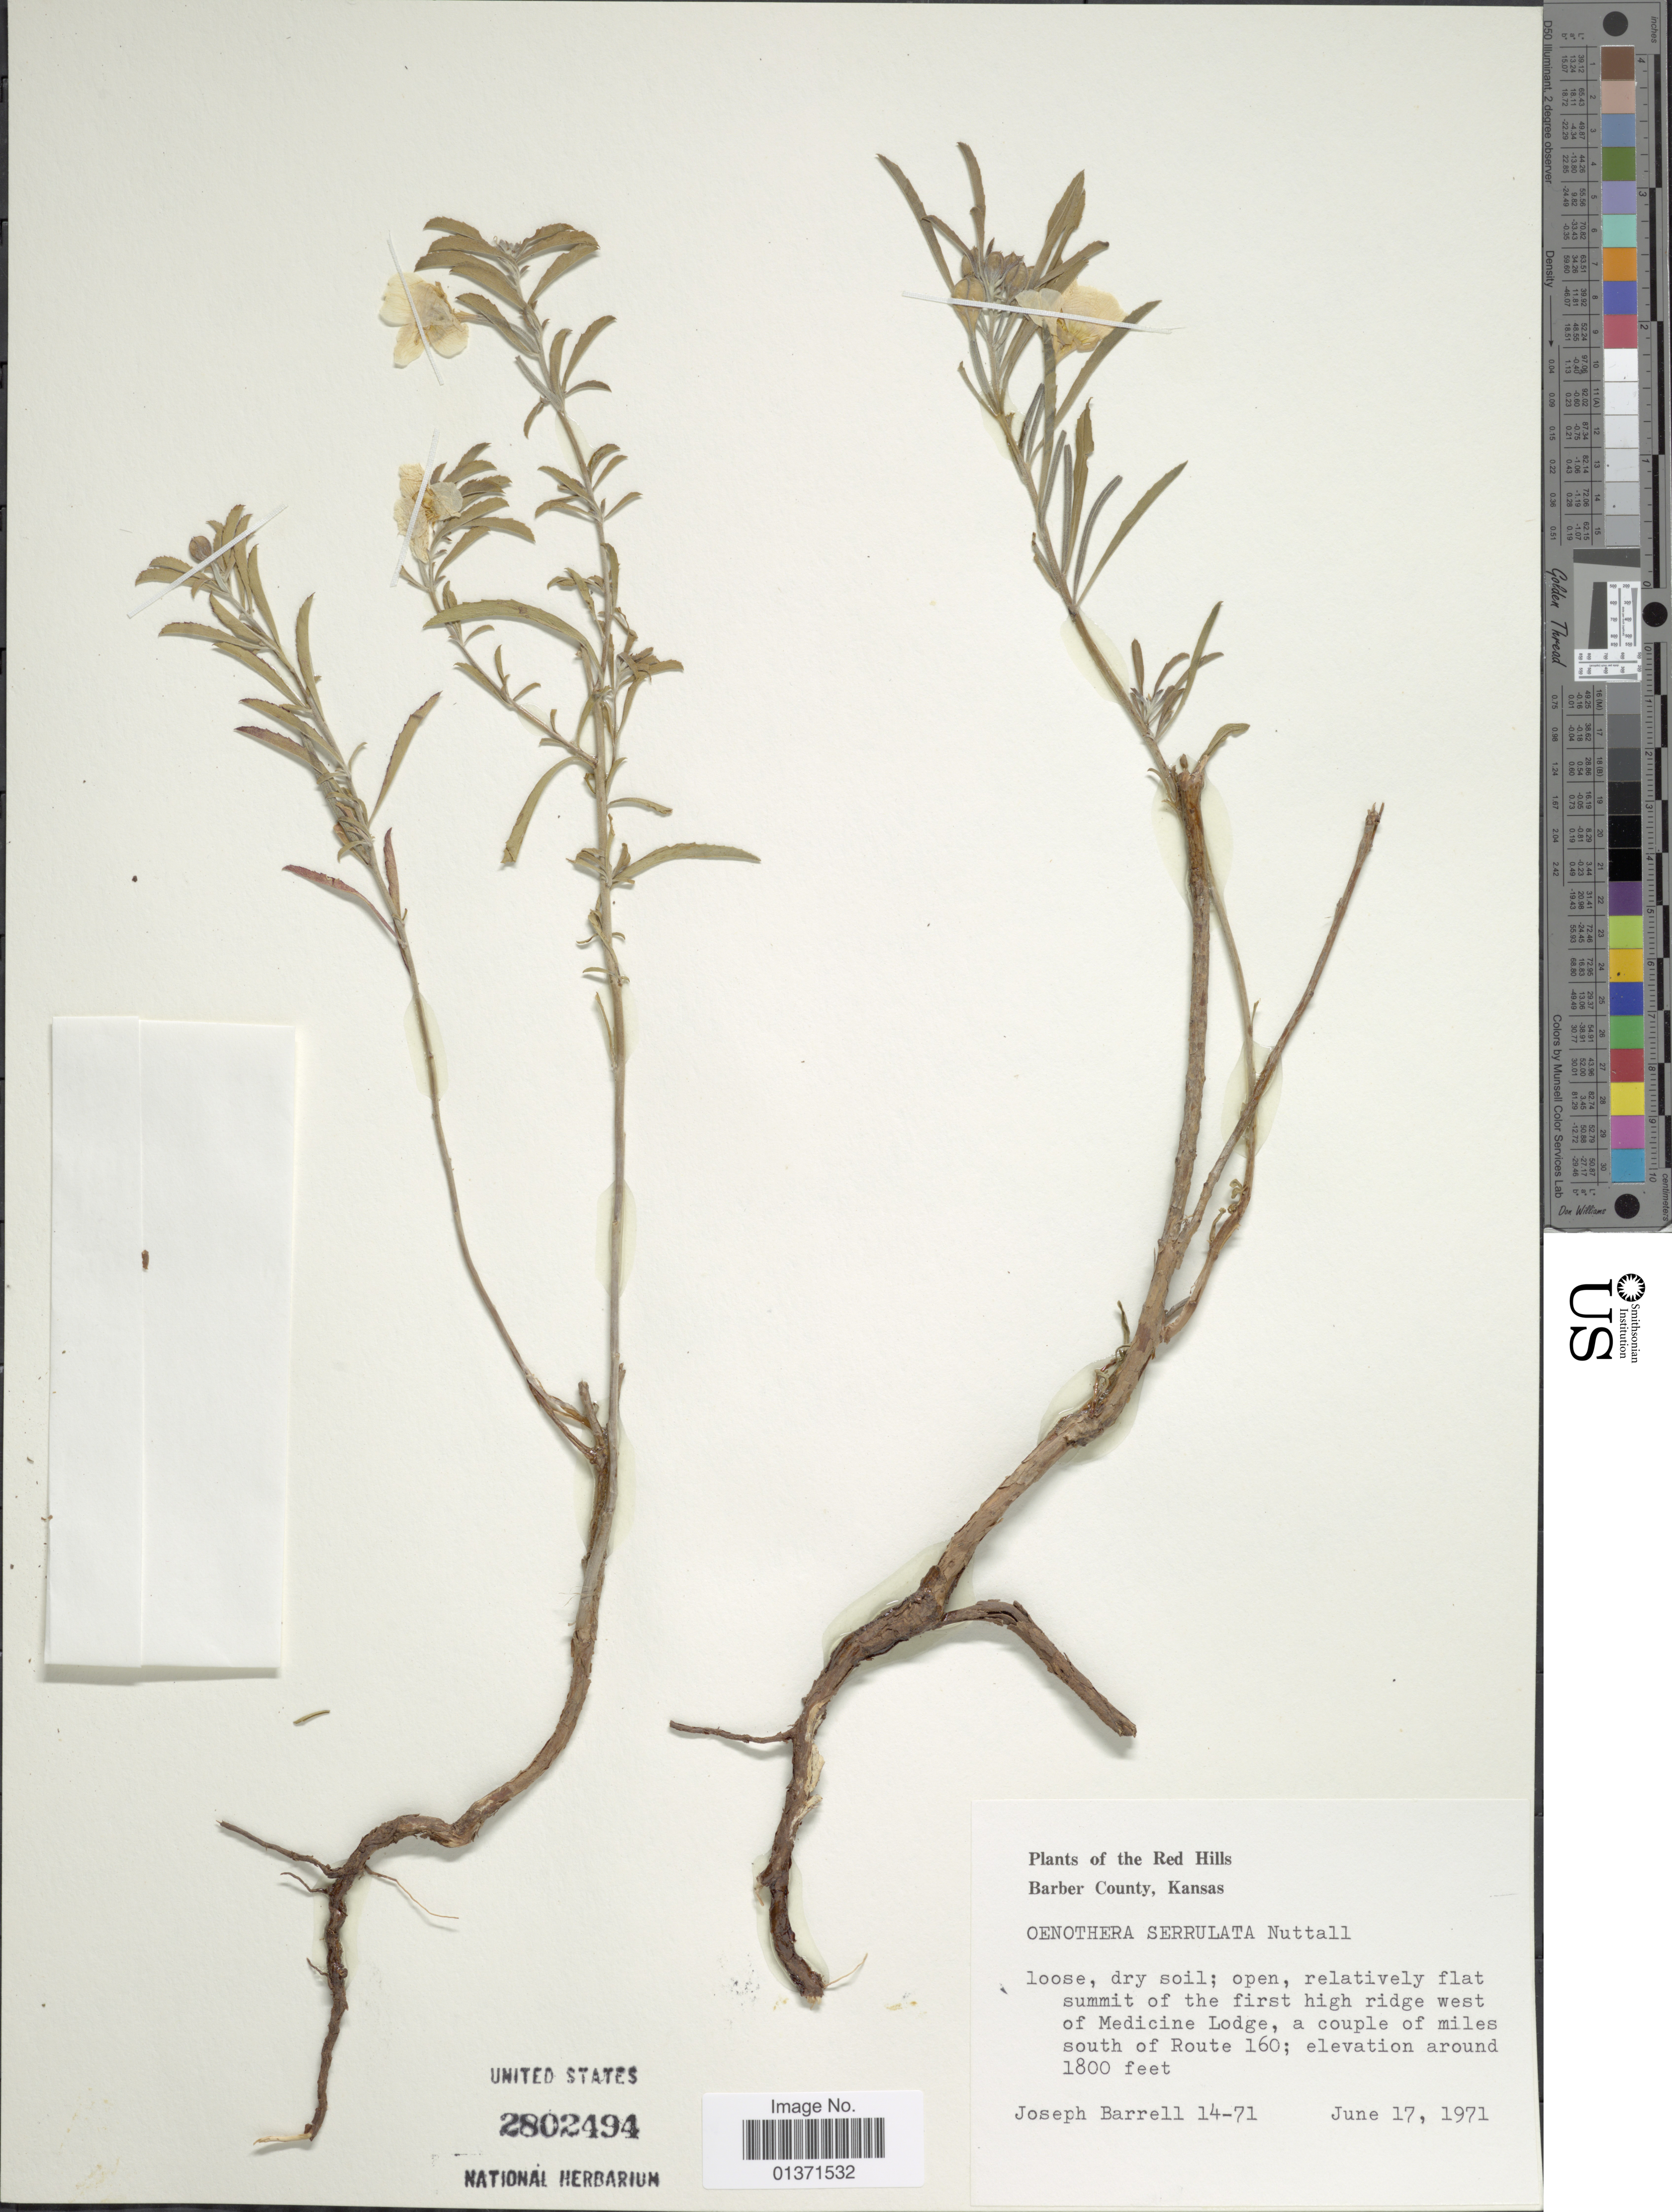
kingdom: Plantae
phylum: Tracheophyta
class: Magnoliopsida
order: Myrtales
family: Onagraceae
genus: Oenothera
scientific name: Oenothera serrulata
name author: Nutt.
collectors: J. Barrell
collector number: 14-71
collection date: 1971-06-17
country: United States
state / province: Kansas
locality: Red Hills, Barber County, flat summit of the first high ridge west of Medicine Lodge, a couple of miles south of Route 160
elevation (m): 549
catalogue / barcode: US 2802494